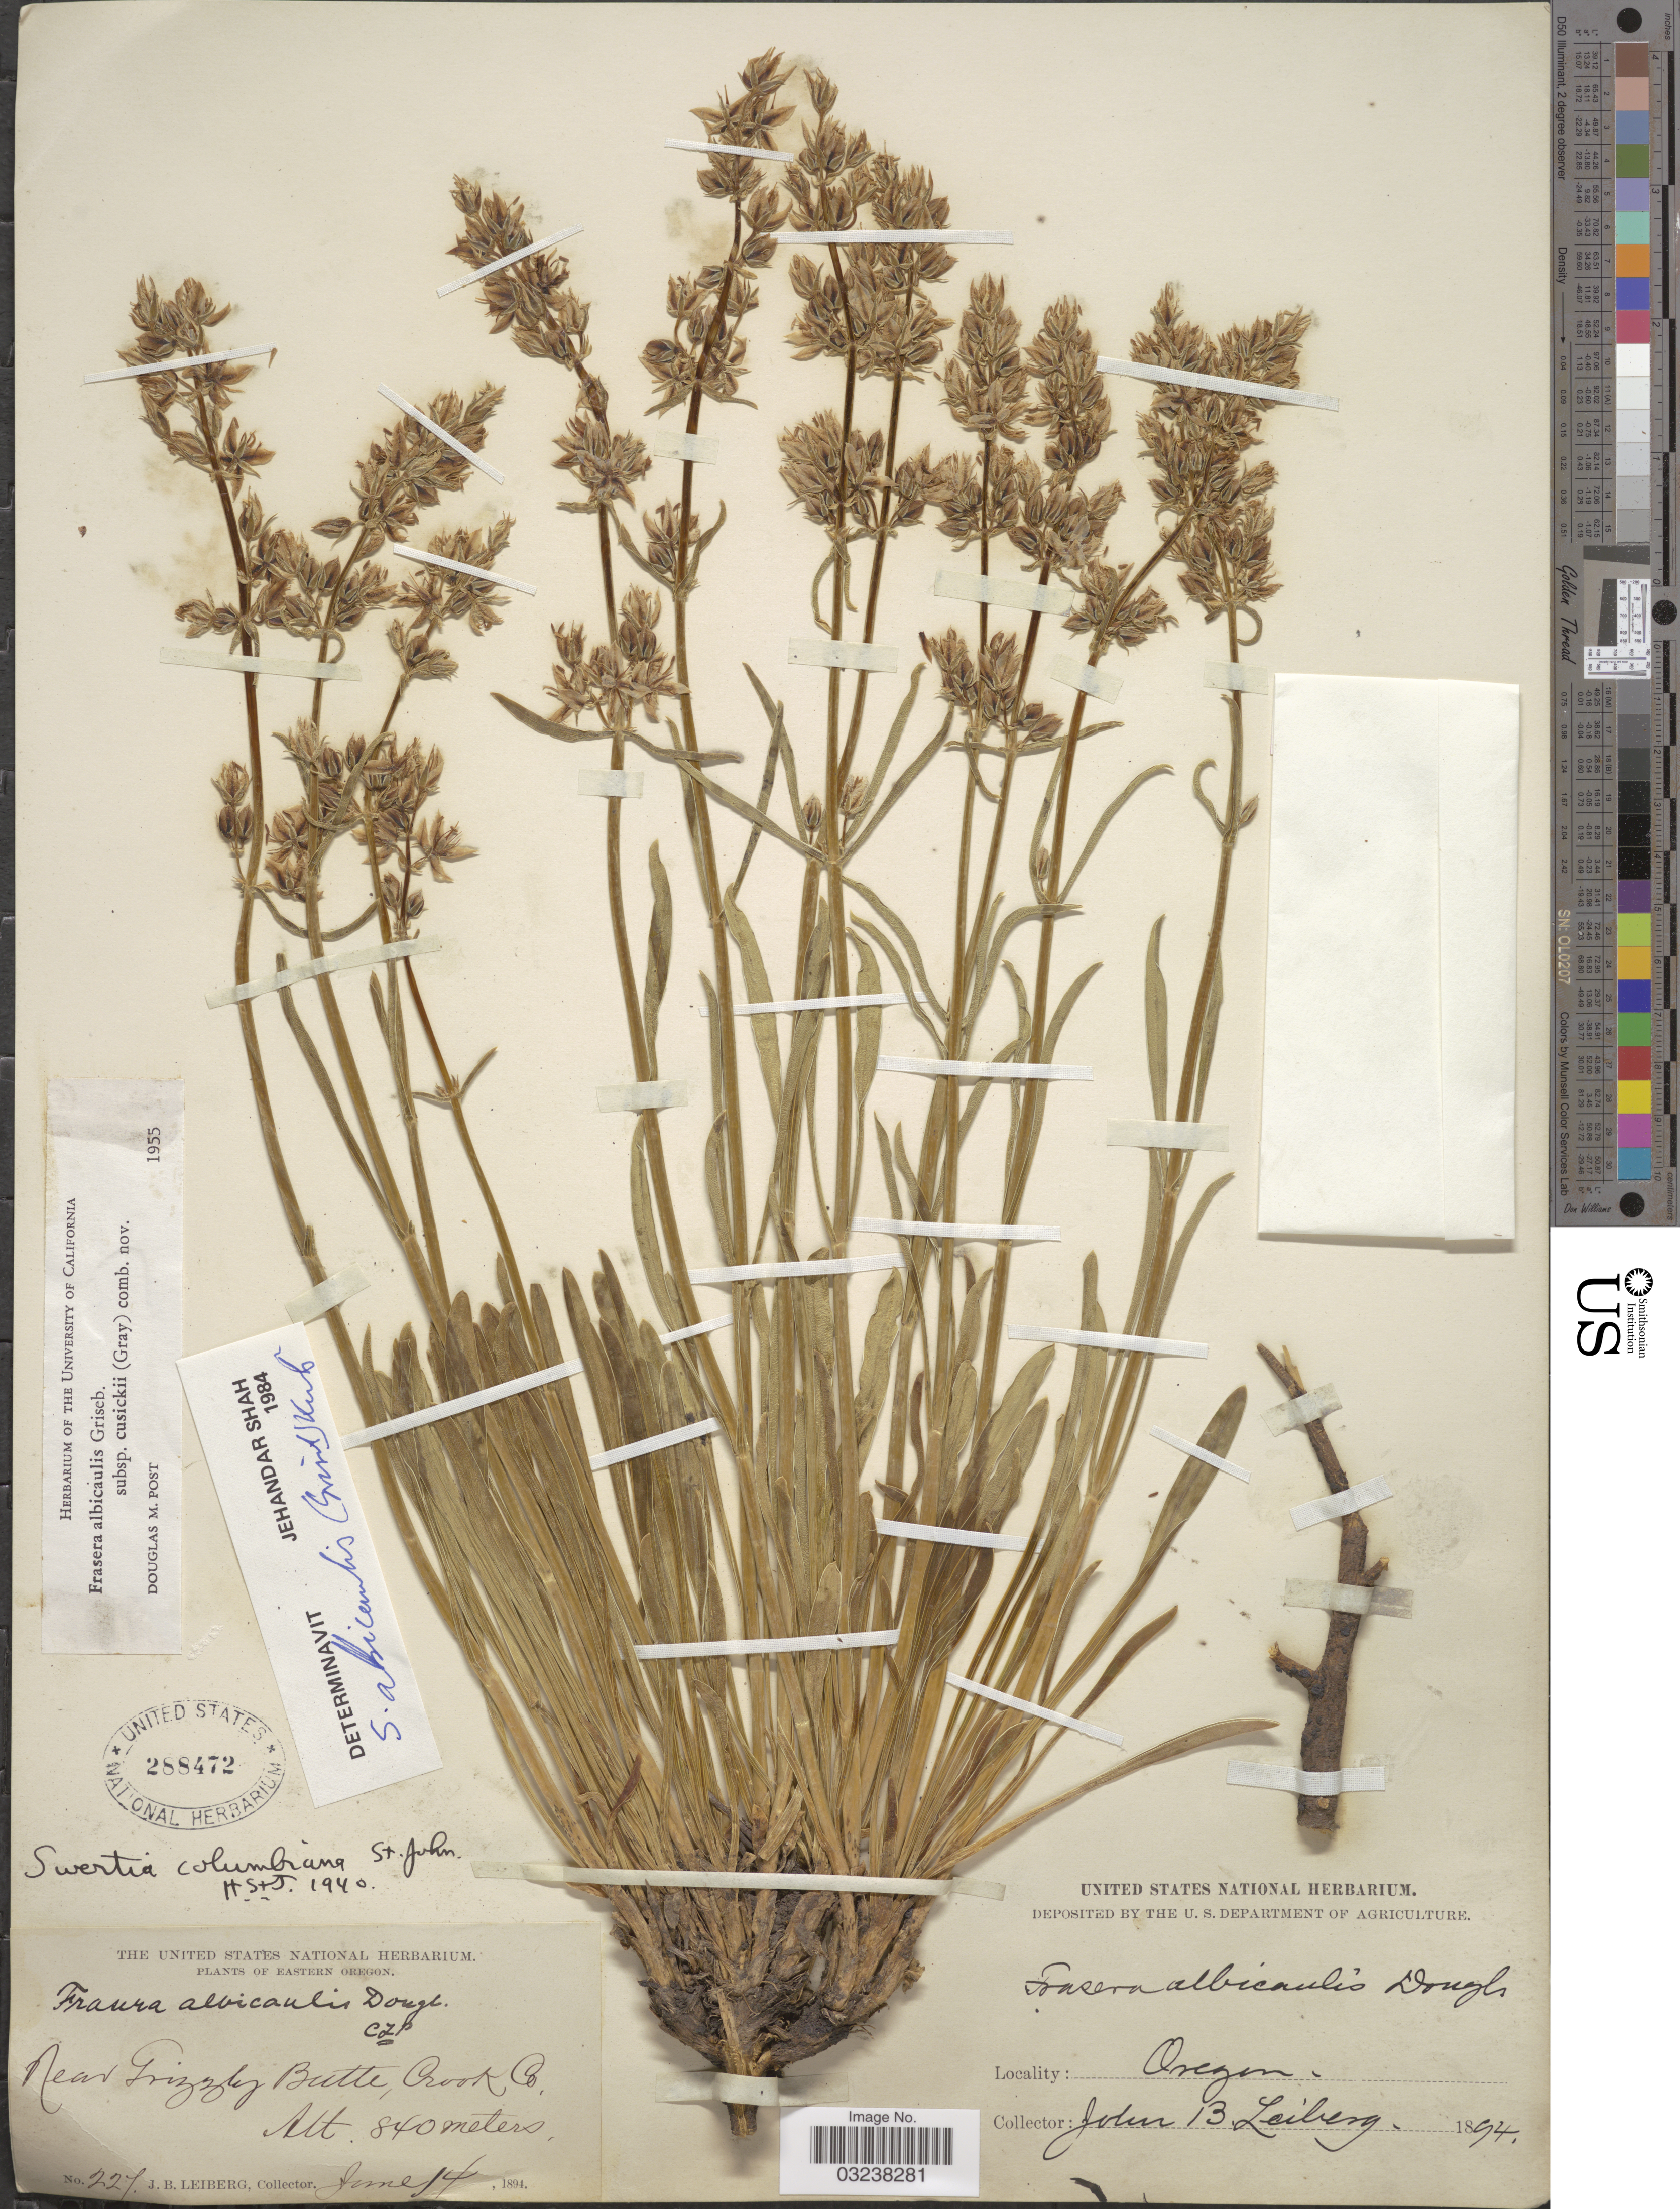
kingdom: Plantae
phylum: Tracheophyta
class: Magnoliopsida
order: Gentianales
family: Gentianaceae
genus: Swertia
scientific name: Swertia albicaulis var. cusickii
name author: (A. Gray) J.S. Pringle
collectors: J. B. Leiberg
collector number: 227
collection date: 1894-06-14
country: United States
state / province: Oregon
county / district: Crook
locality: Eastern Oregon. Near Grizzly Butte, Crook Co.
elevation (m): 840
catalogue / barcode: US 288472